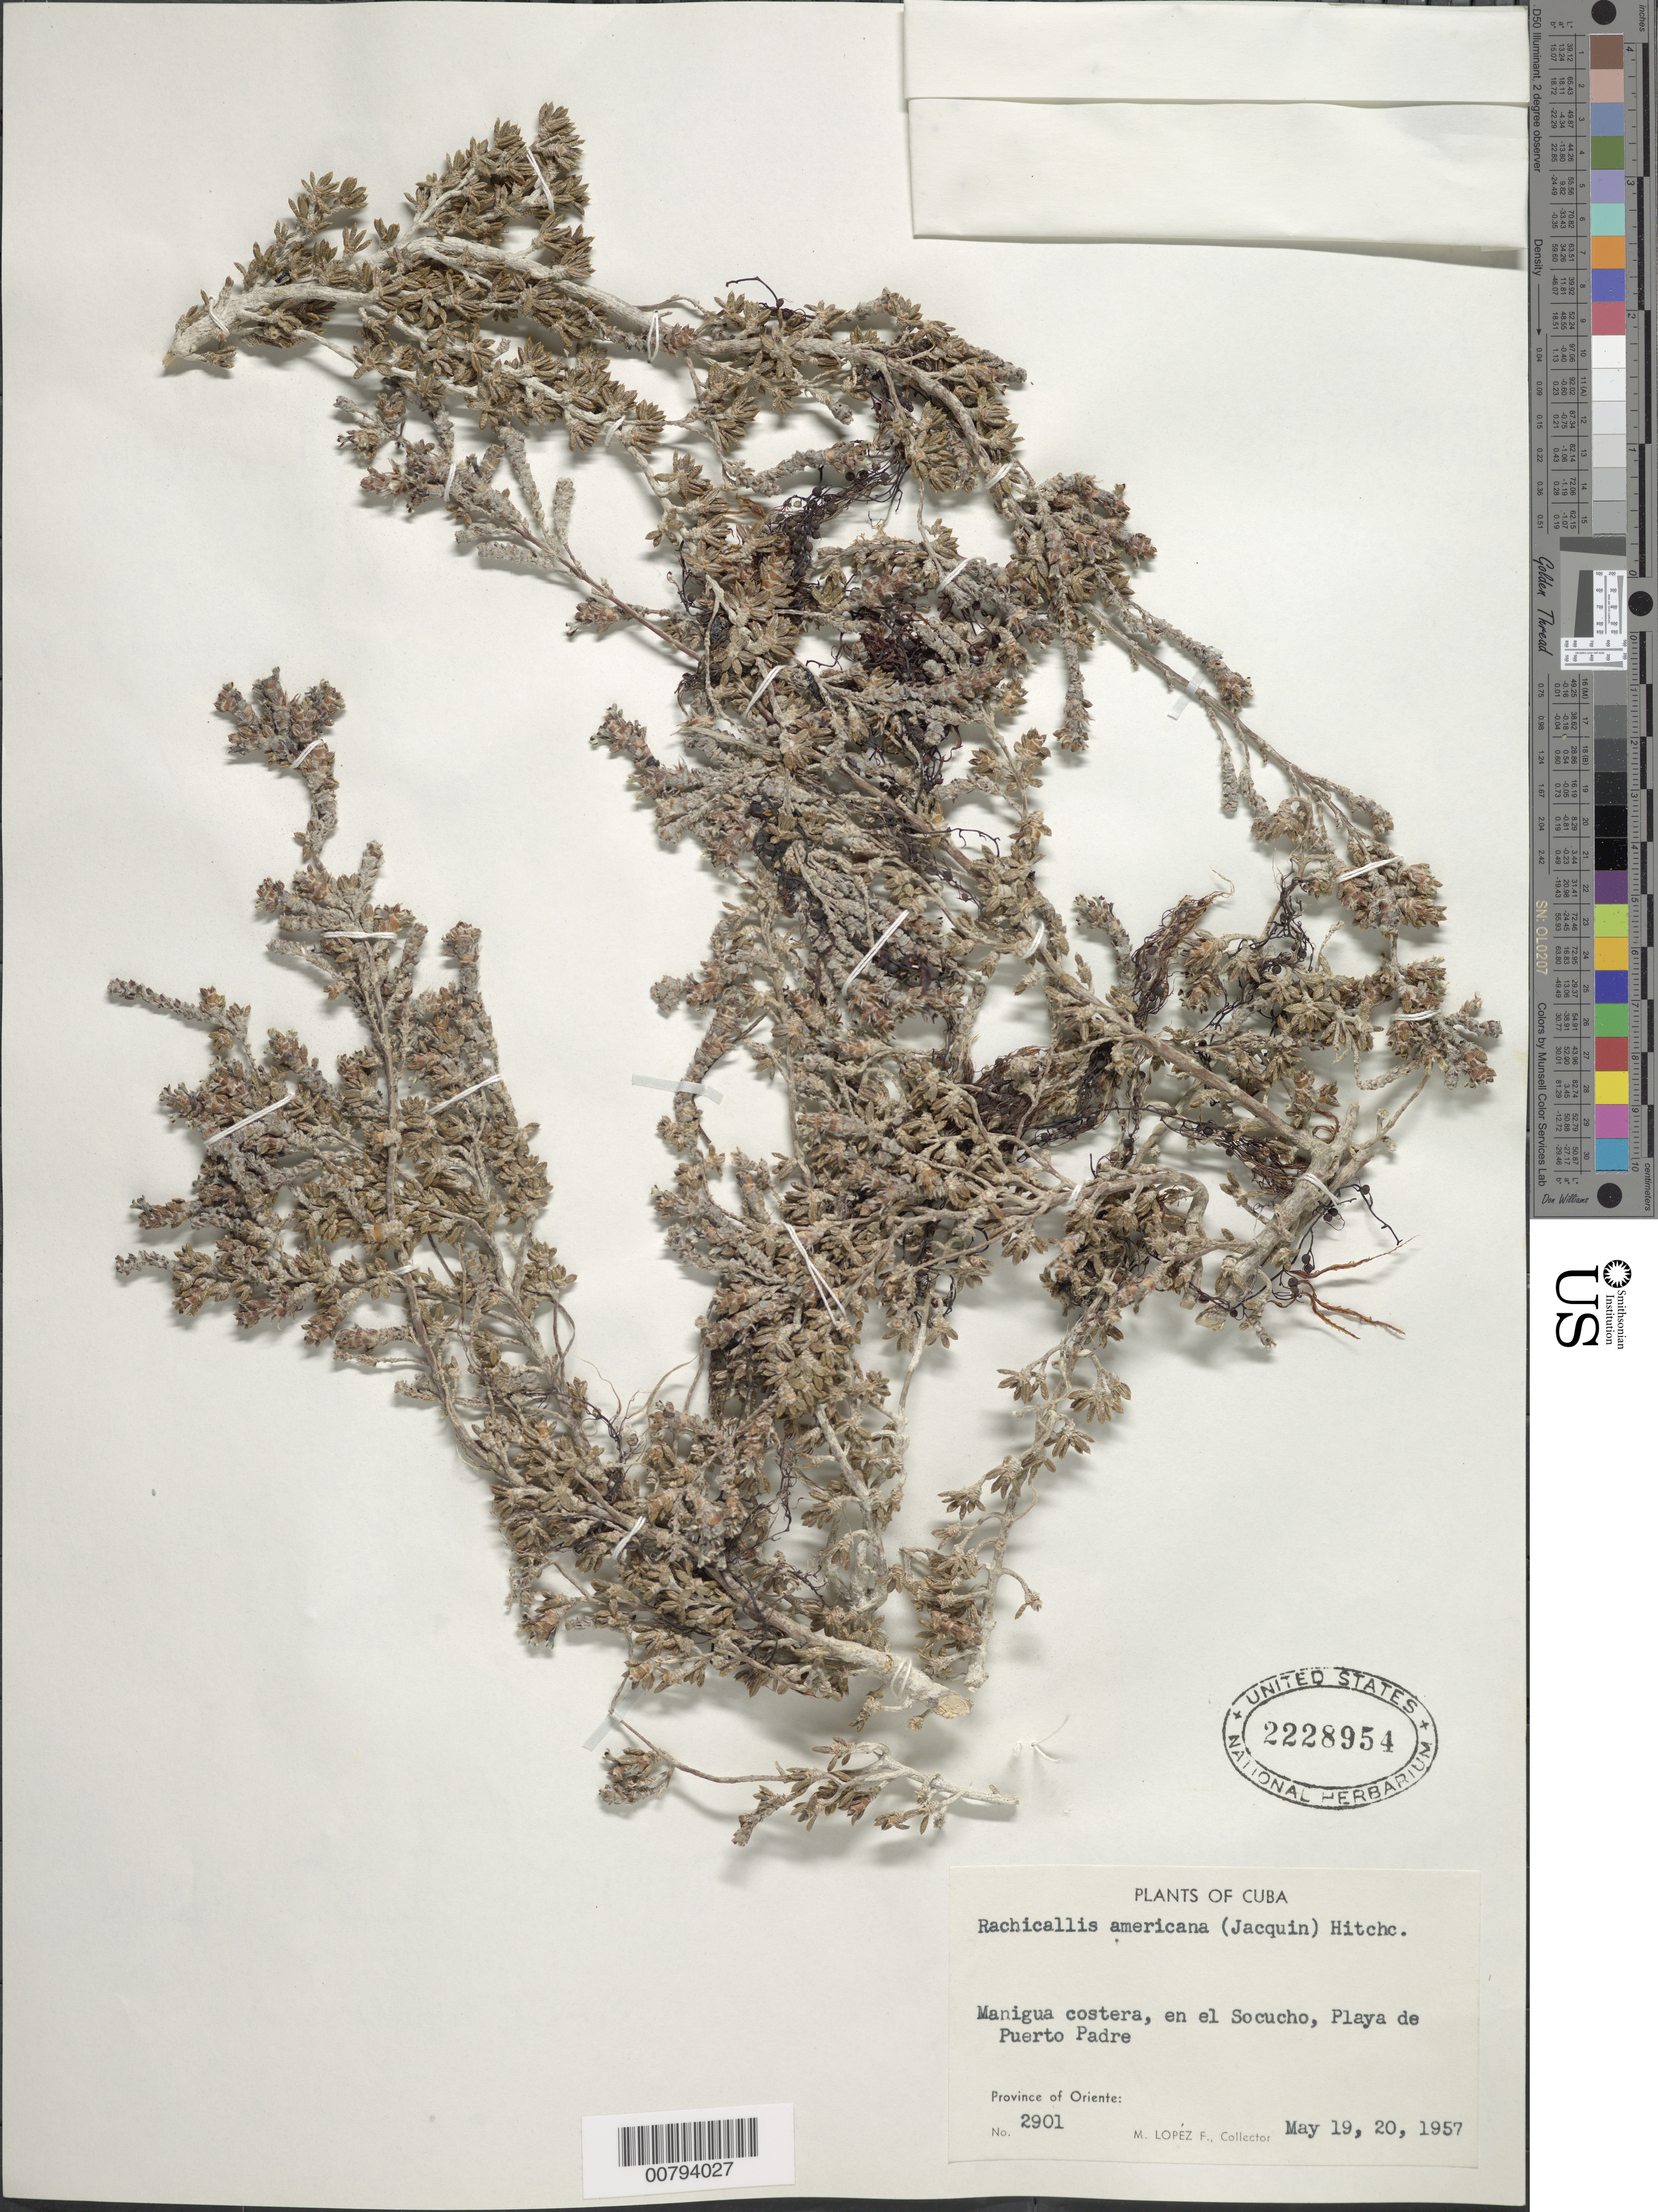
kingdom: Plantae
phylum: Tracheophyta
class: Magnoliopsida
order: Gentianales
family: Rubiaceae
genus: Rachicallis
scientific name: Rachicallis americana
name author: (Jacq.) Hitchc.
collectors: M. López Figueiras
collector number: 2901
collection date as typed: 19 May 1957 and 20 May 1957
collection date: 1957-05-19,1957-05-20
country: Cuba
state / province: Oriente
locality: Manigua costera, en el Socucho playa de Puerto Padre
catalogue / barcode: US 2228954